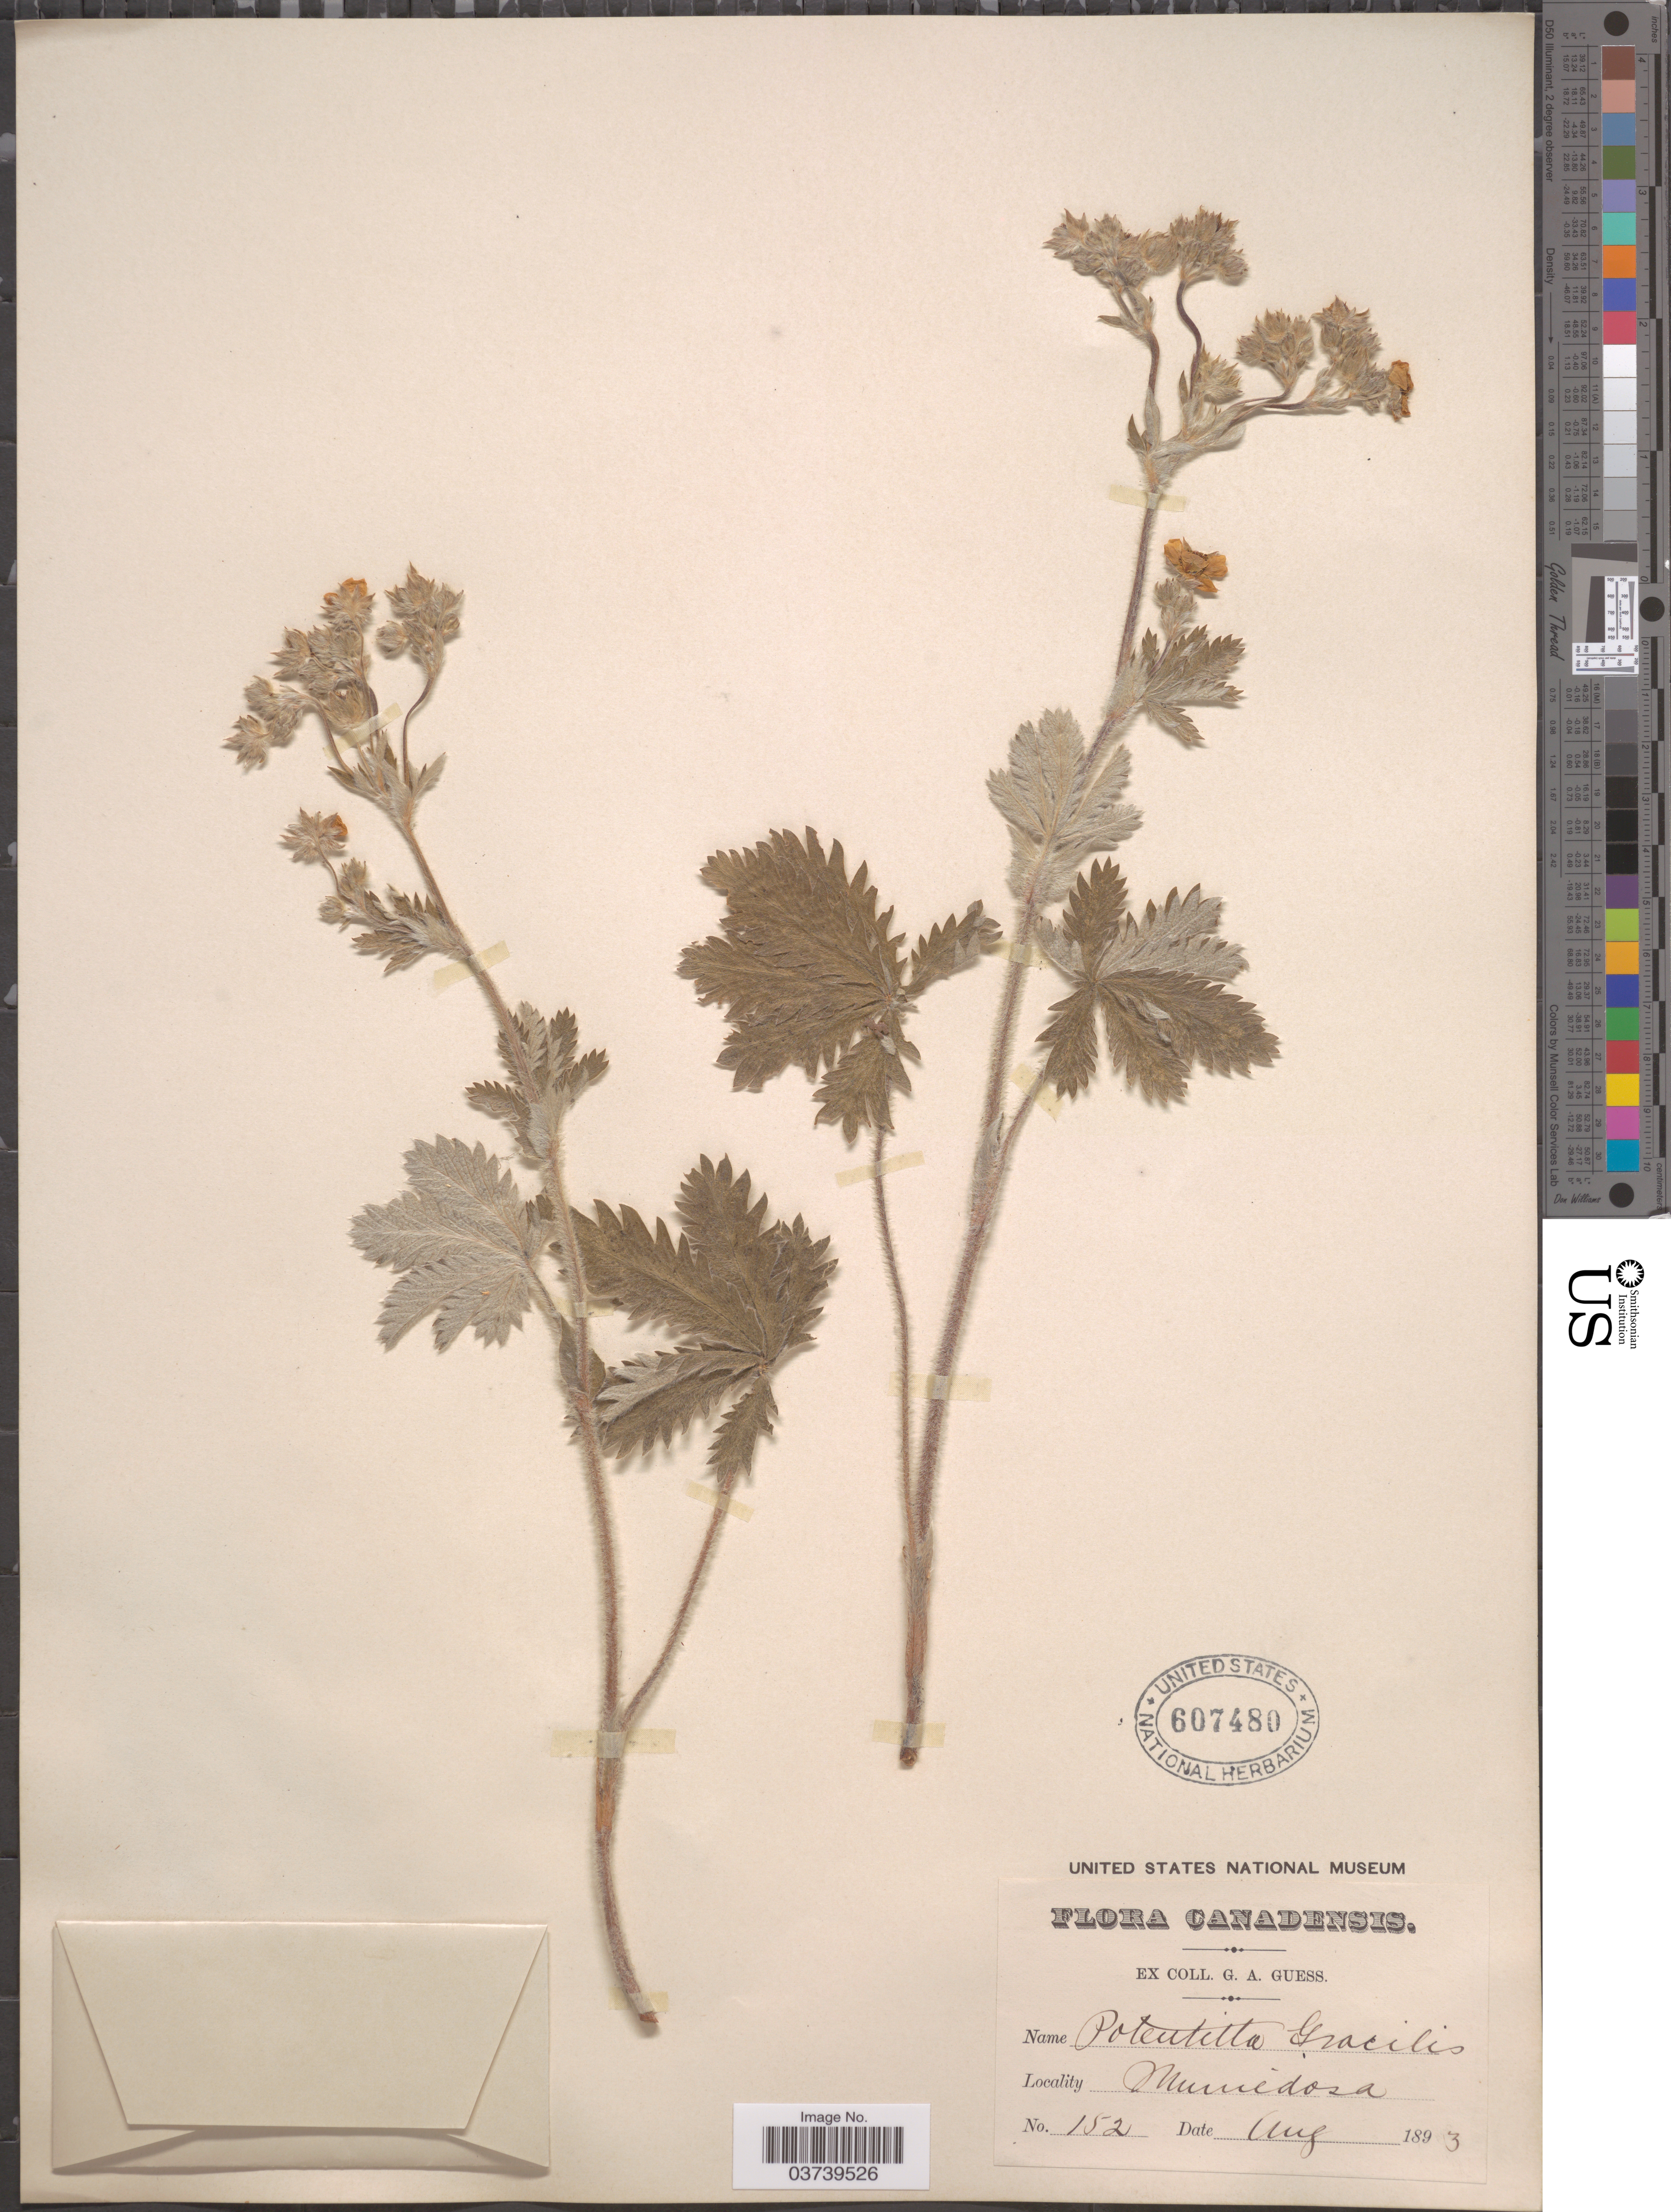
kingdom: Plantae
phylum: Tracheophyta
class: Magnoliopsida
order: Rosales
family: Rosaceae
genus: Potentilla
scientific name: Potentilla gracilis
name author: Douglas ex Hook.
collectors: G. Guess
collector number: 152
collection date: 1893-08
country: Canada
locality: Minnedosa.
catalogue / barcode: US 607480